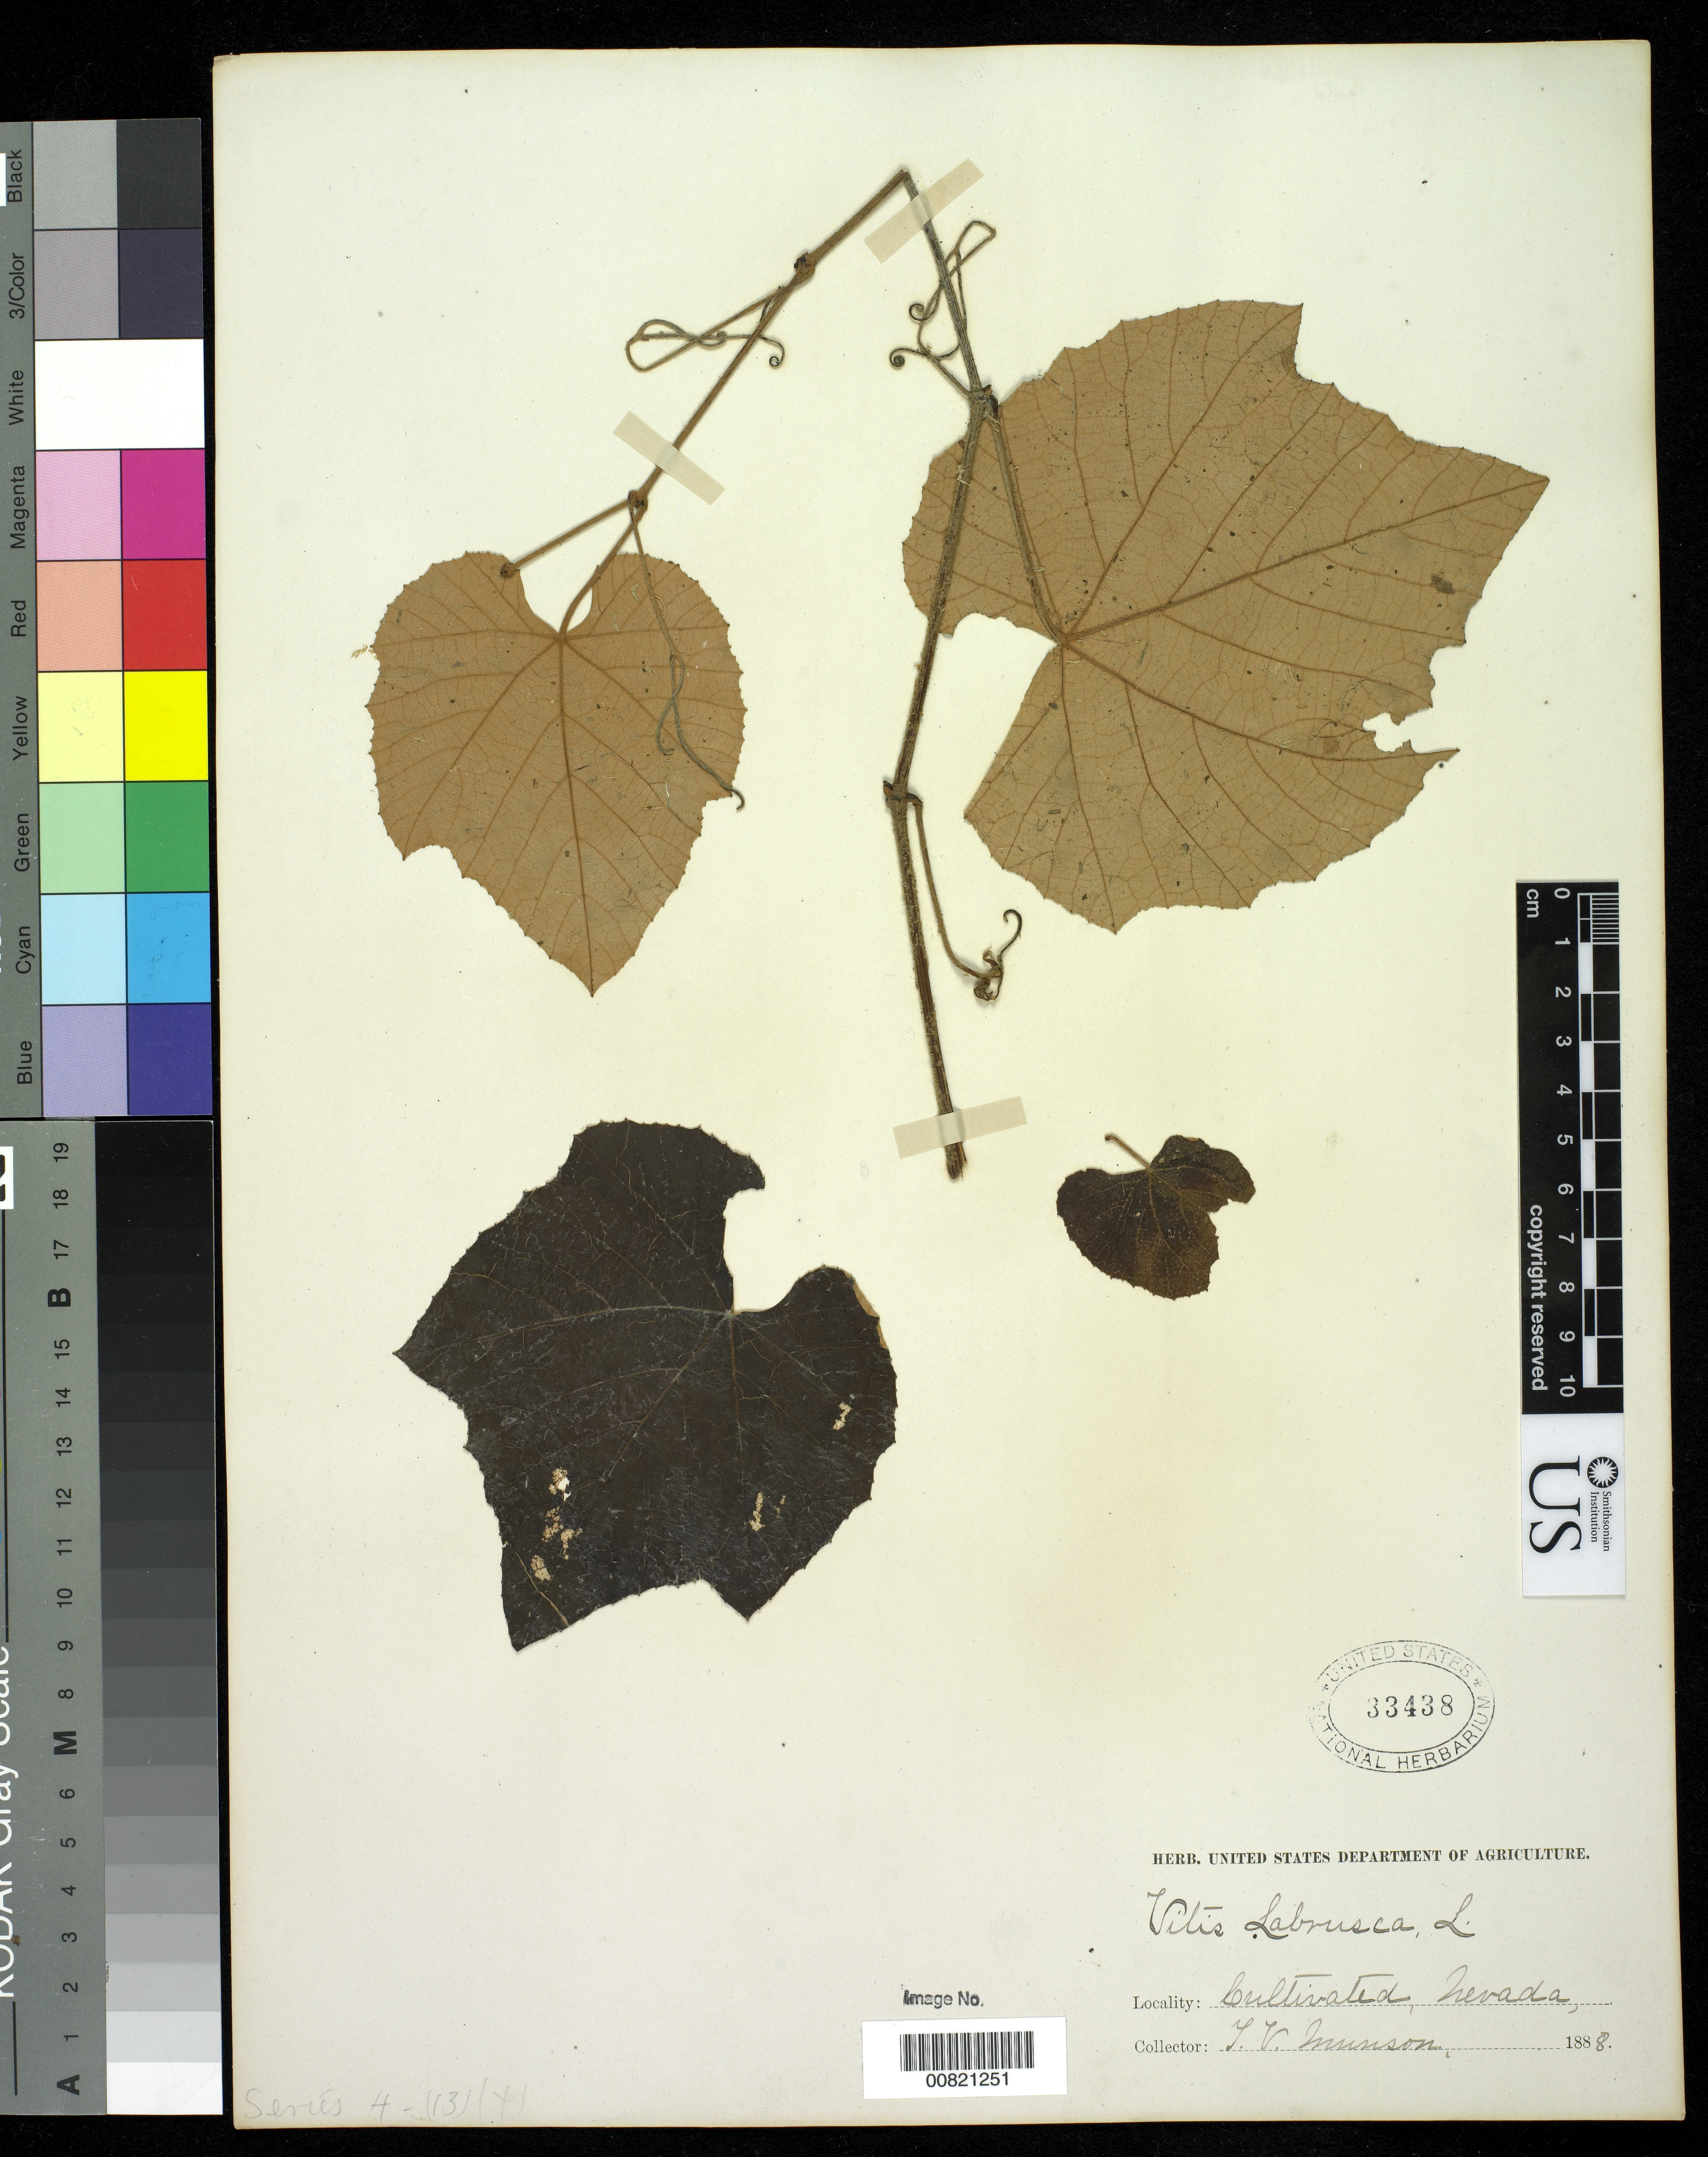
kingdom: Plantae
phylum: Tracheophyta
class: Magnoliopsida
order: Vitales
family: Vitaceae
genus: Vitis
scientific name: Vitis labrusca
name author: L.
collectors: T. V. Munson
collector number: Series 4-13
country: United States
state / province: Nevada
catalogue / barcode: US 33438